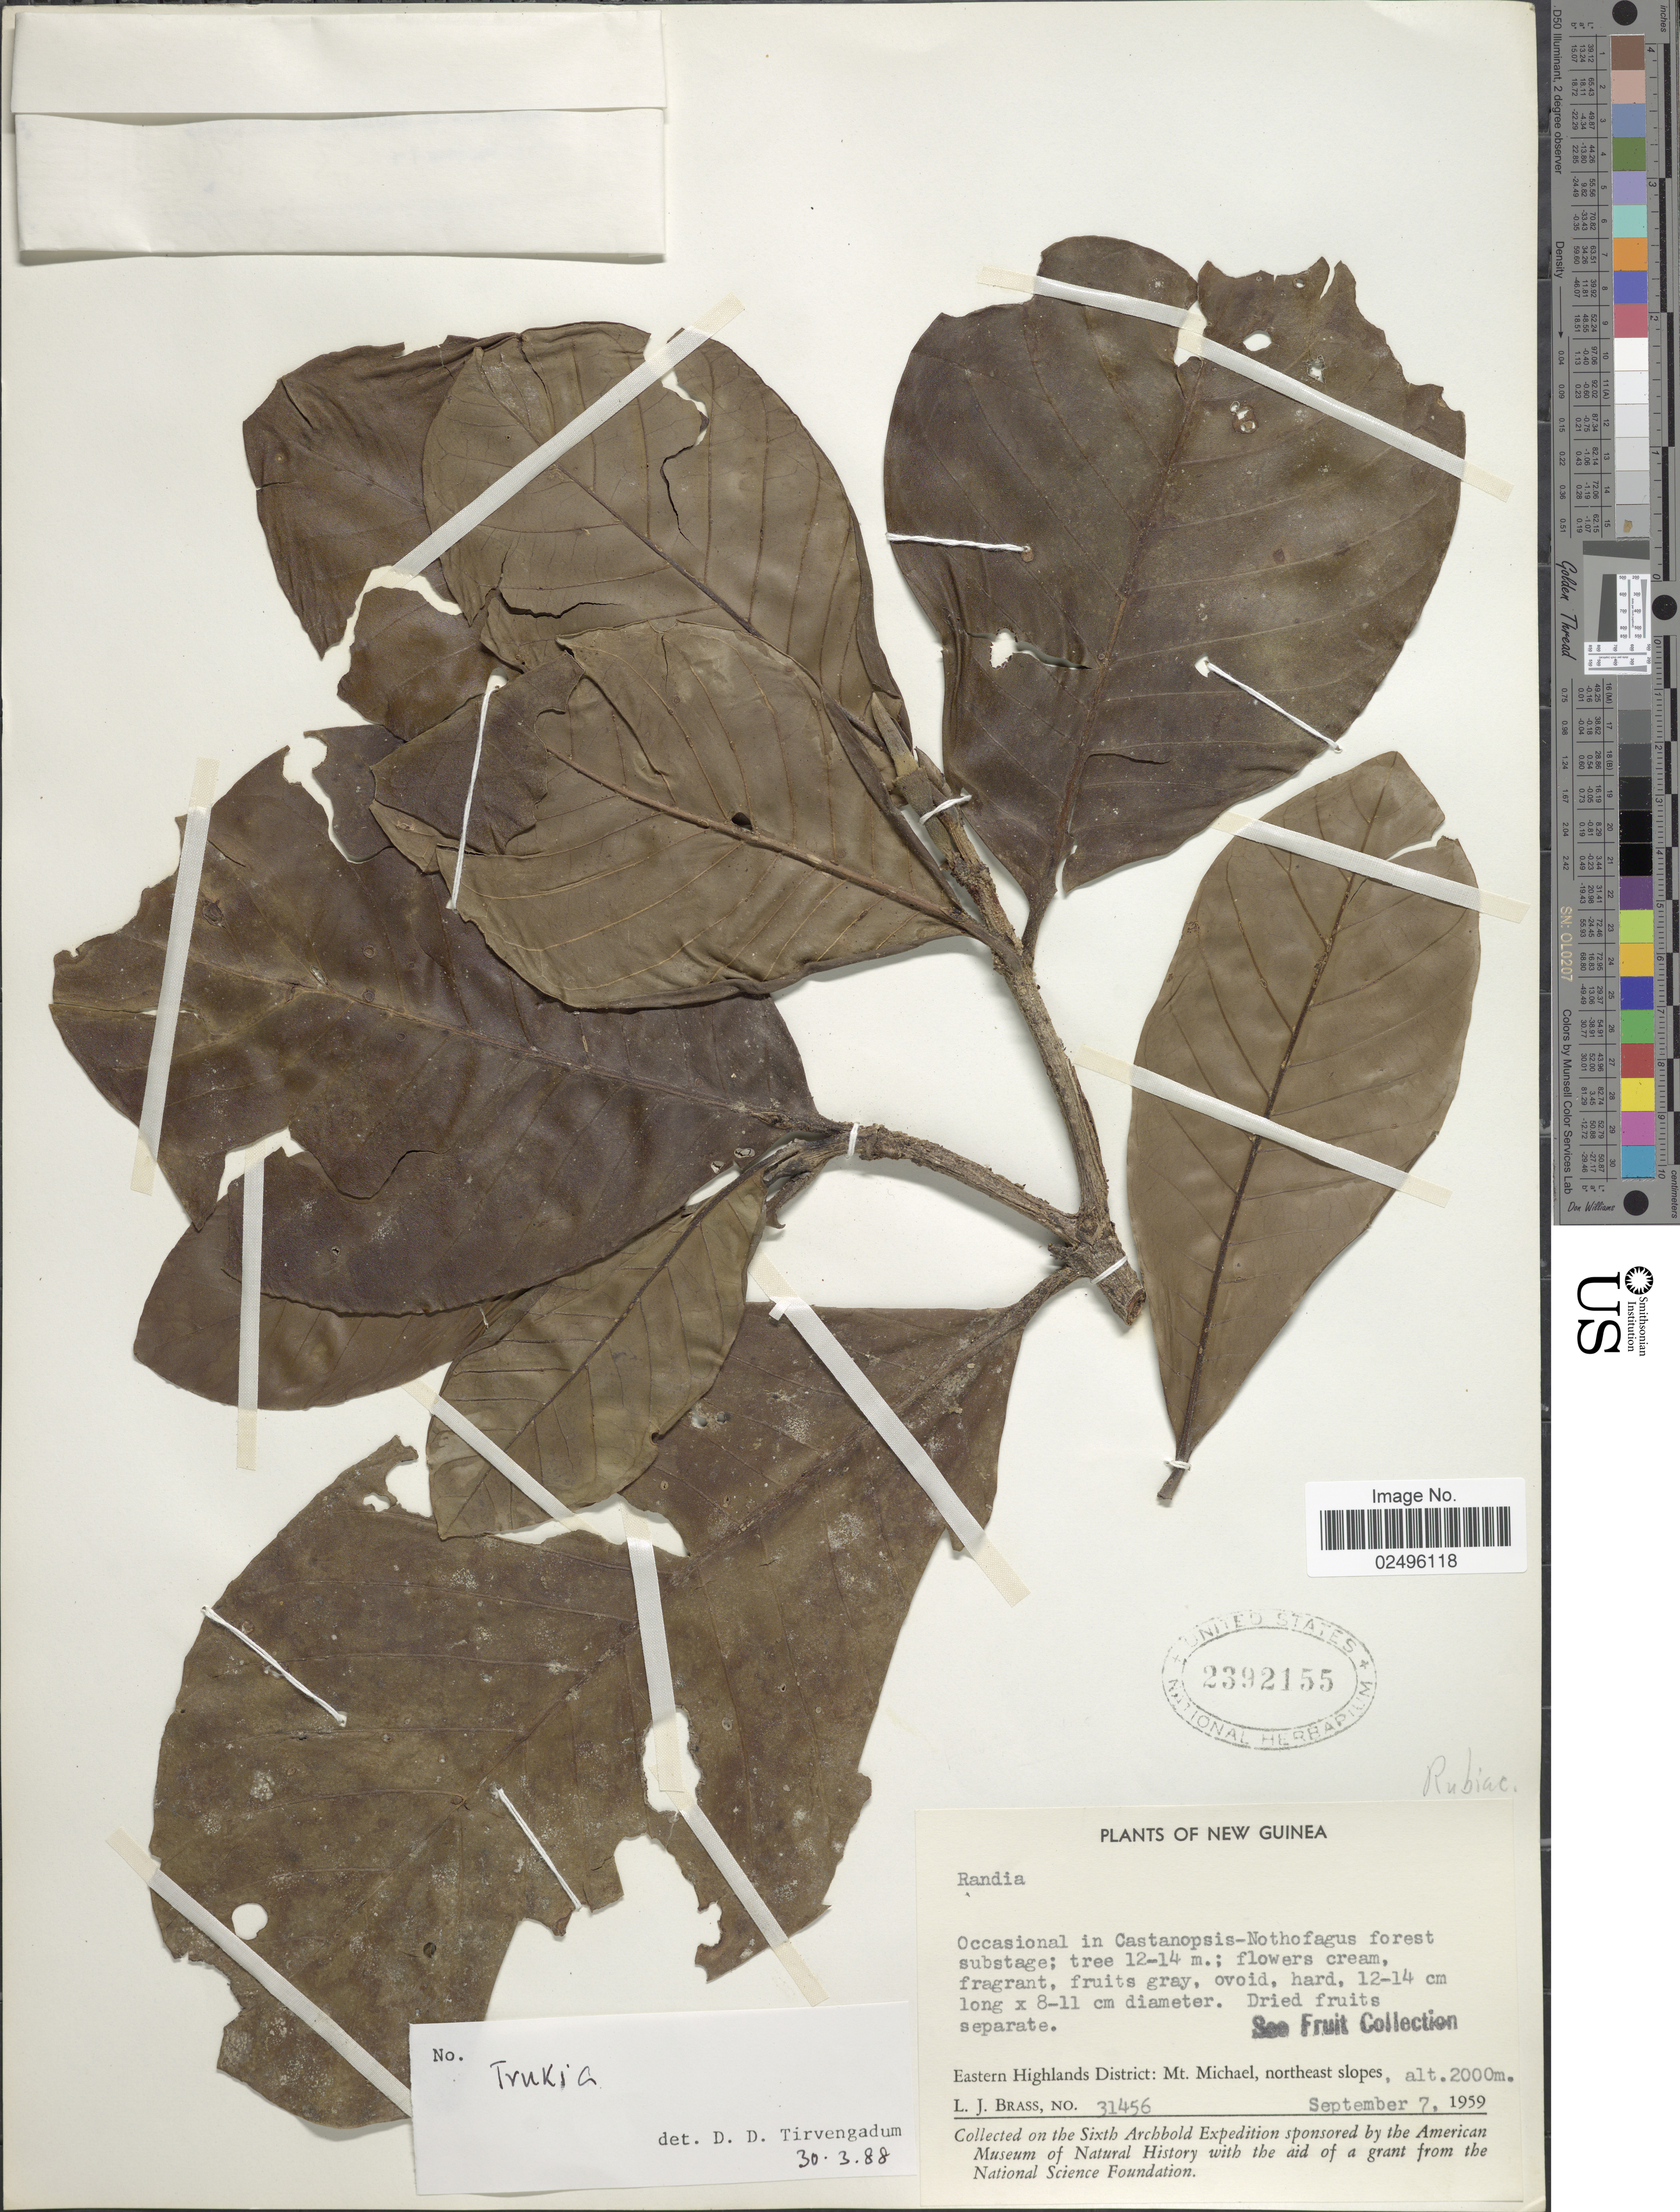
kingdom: Plantae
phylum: Tracheophyta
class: Magnoliopsida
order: Gentianales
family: Rubiaceae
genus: Trukia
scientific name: Trukia sp.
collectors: L. J. Brass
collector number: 31456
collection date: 1959-09-07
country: Papua New Guinea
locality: New Guinea, Occasional in Castanopsis-Nothofagus forest substage; Eastern Highlands District: Mt Michael, northeast slopes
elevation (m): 2000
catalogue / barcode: US 2392155